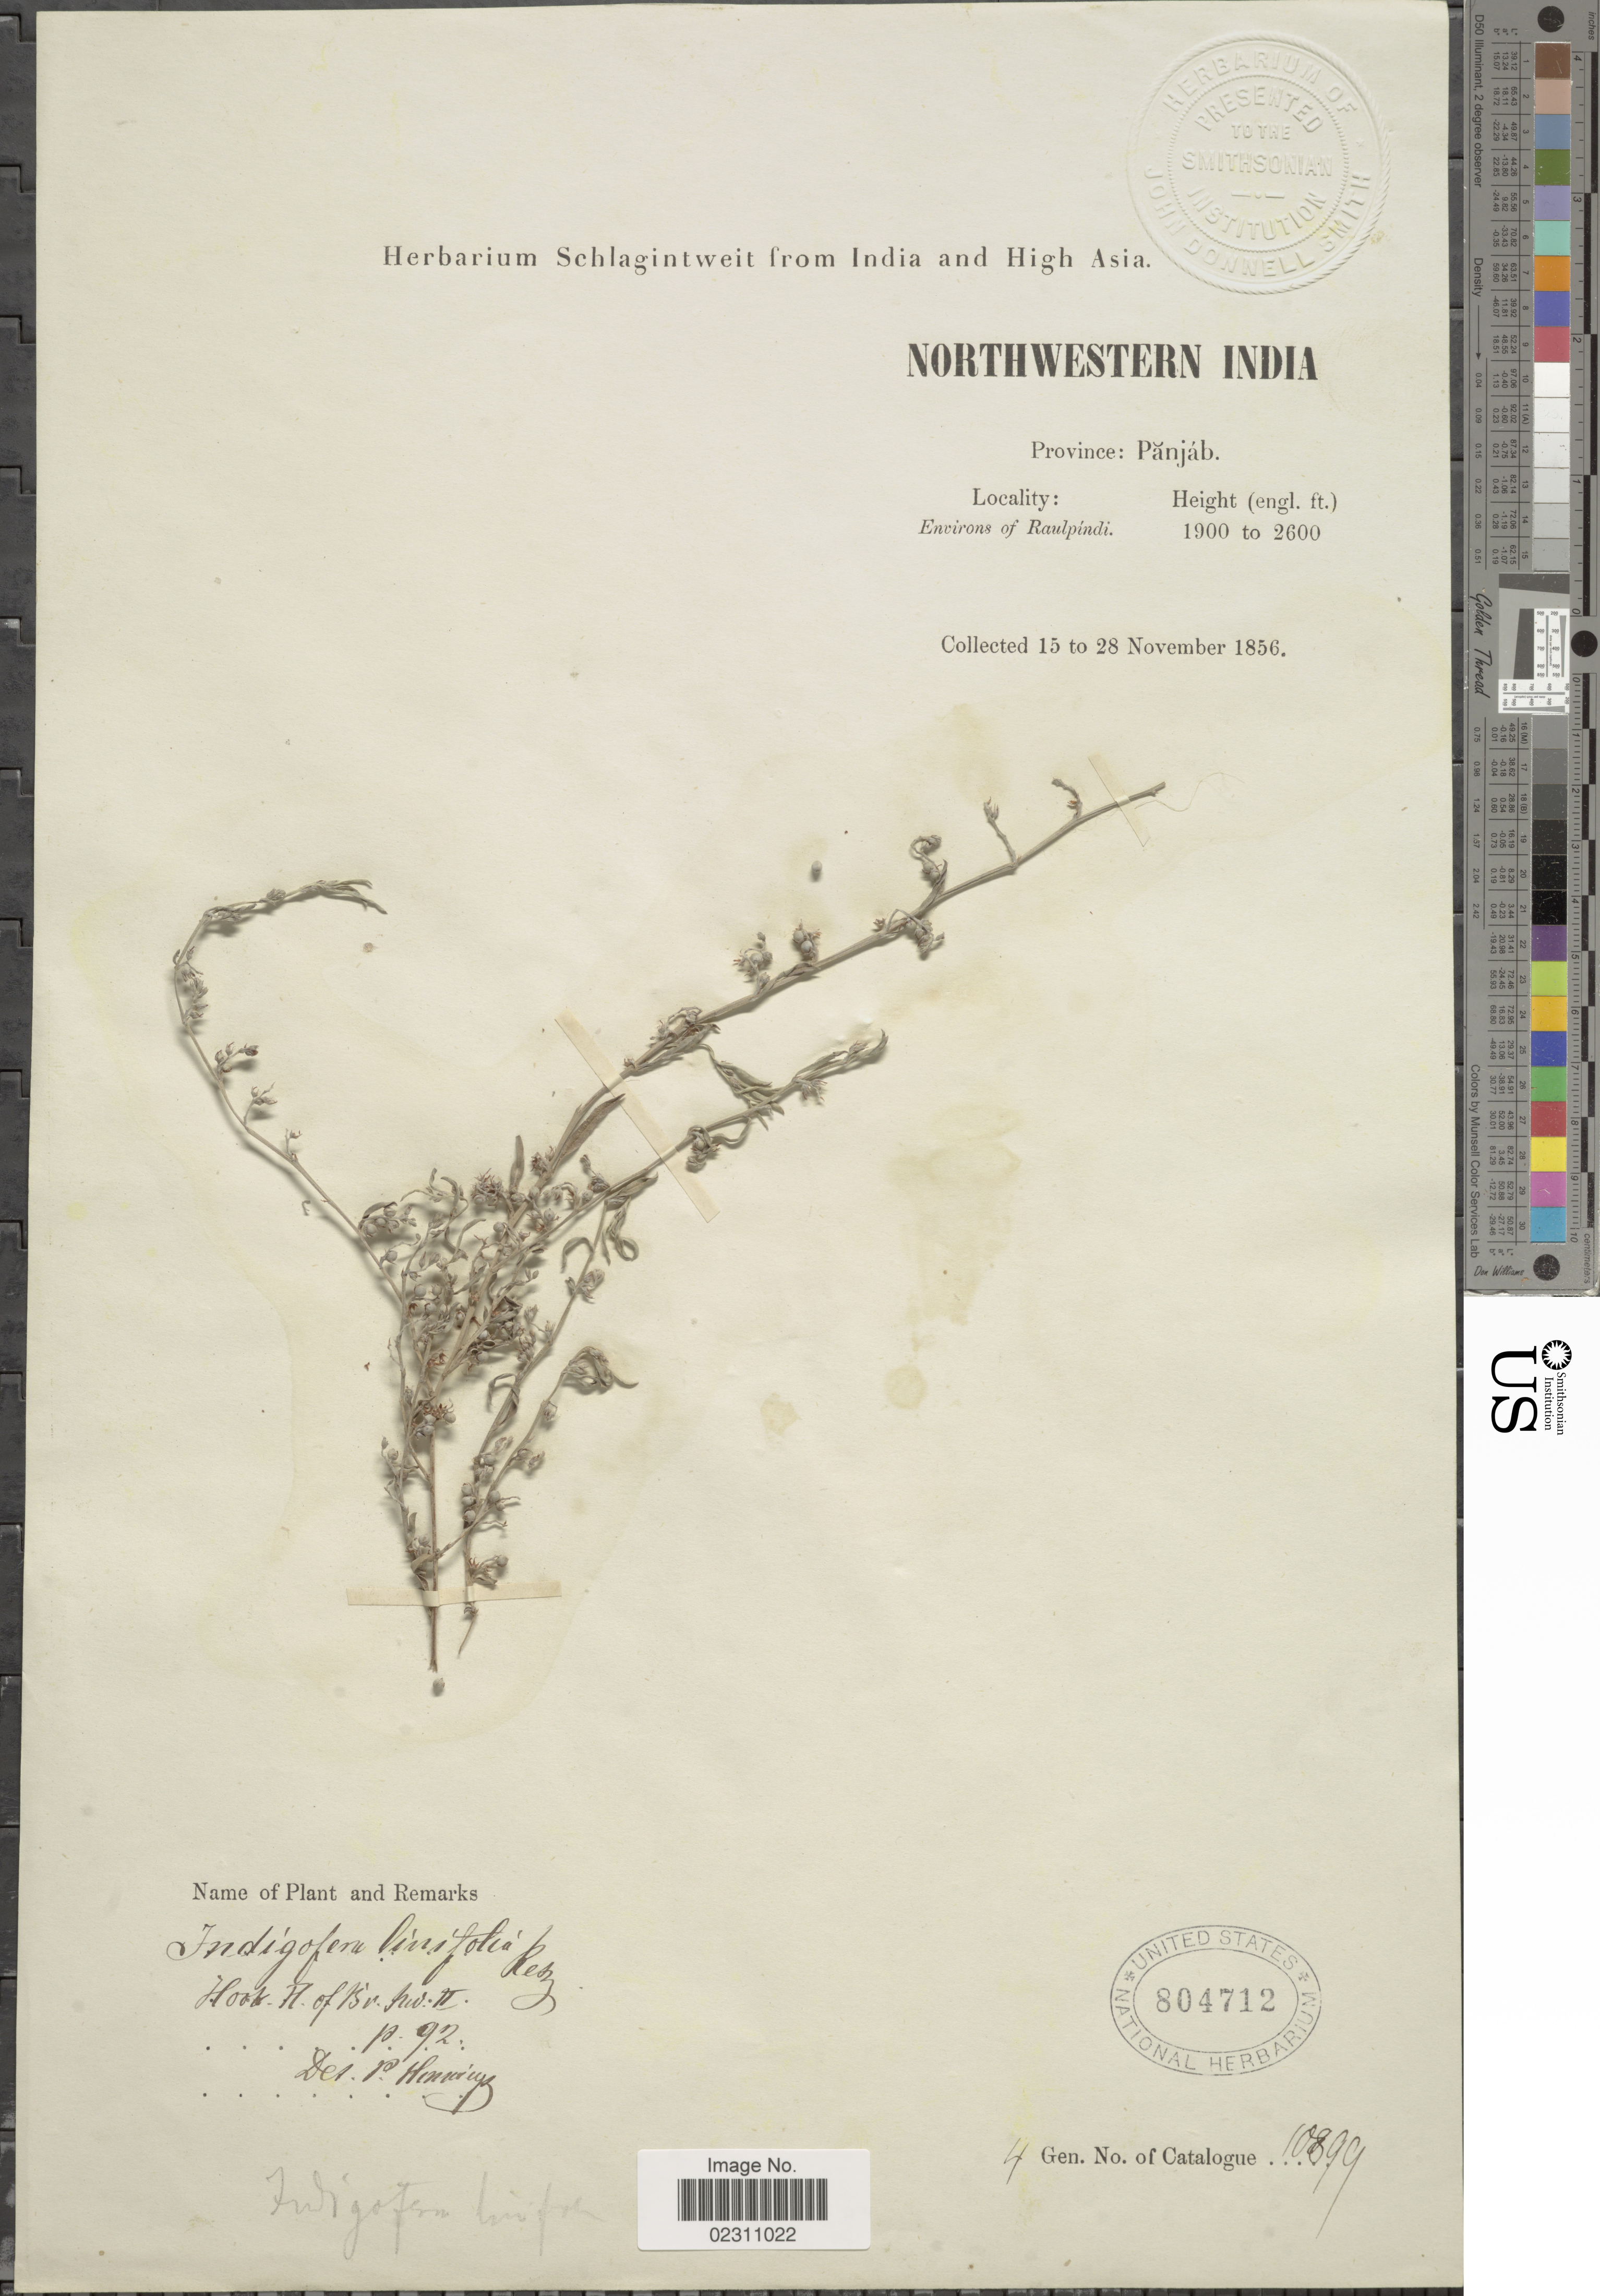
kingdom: Plantae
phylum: Tracheophyta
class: Magnoliopsida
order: Fabales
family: Fabaceae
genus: Indigofera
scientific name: Indigofera linifolia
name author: Retz.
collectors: ex herb. Schlagintweit from India and High Asia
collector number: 10899?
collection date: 1856-11-15/1856-11-28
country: India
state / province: Punjab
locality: Northwestern India, Province Panjab, environs of Raulpindi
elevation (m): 579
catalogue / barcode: US 804712